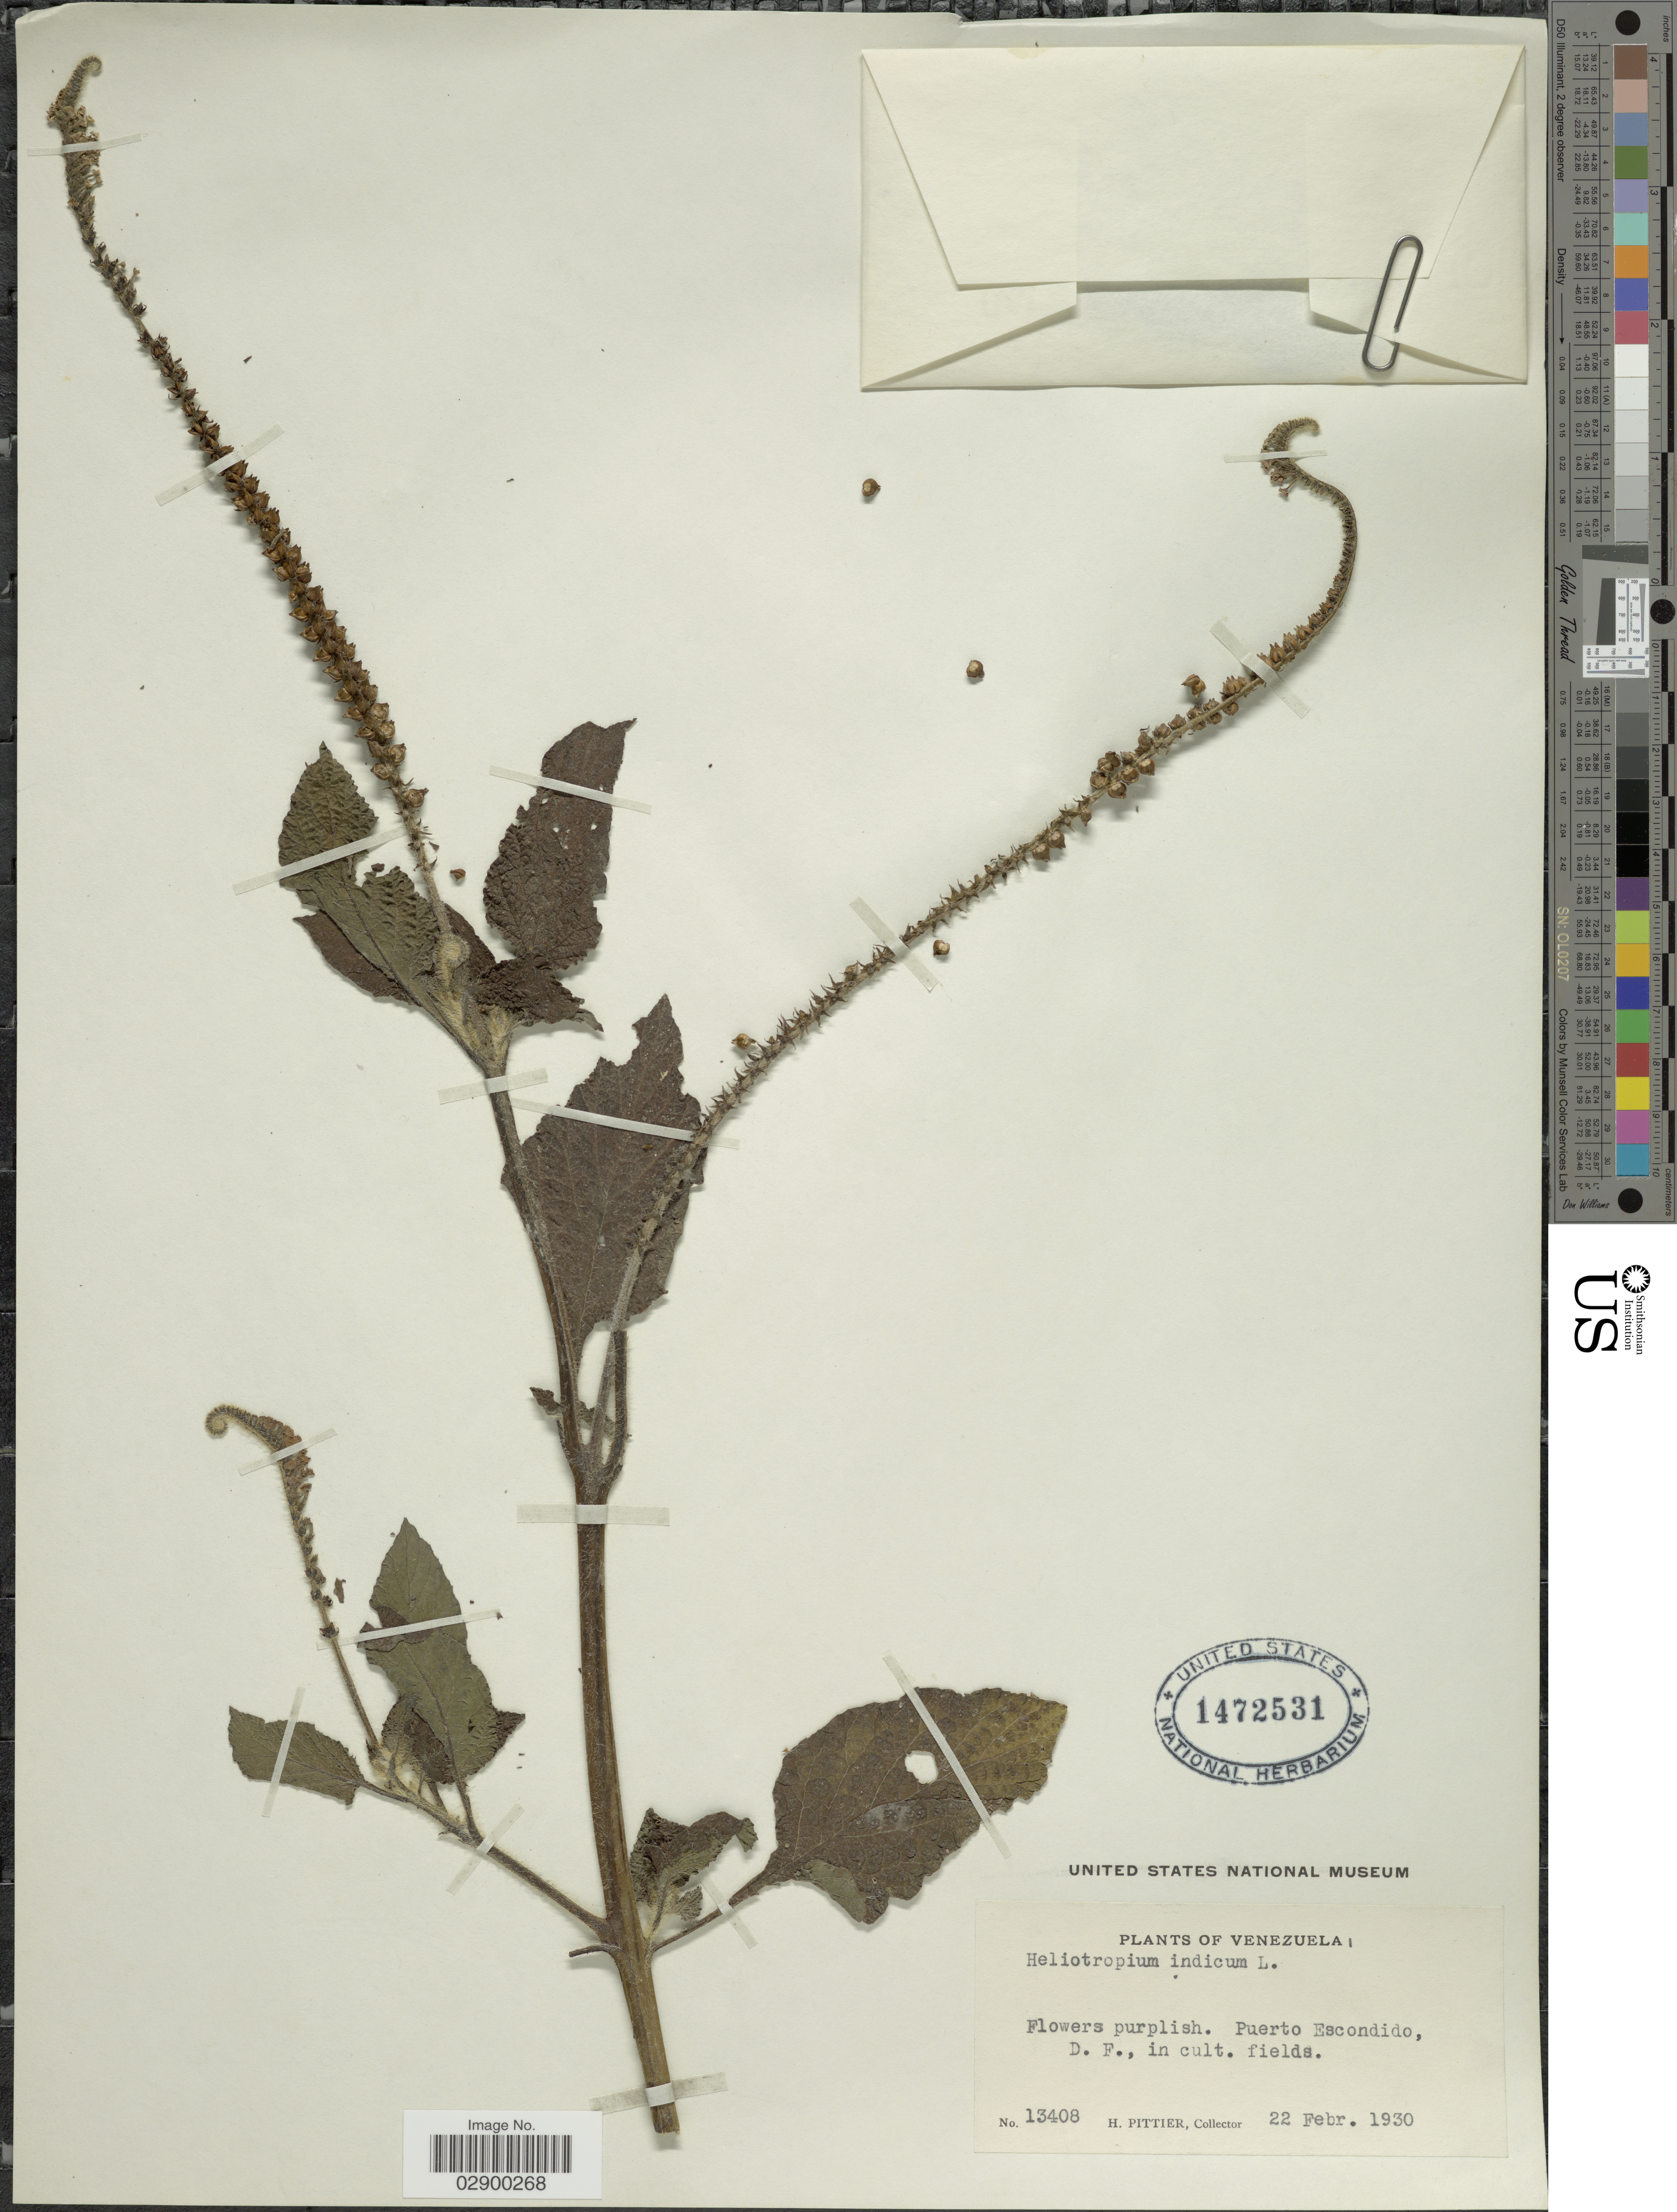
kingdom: Plantae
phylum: Tracheophyta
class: Magnoliopsida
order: Boraginales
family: Heliotropiaceae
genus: Heliotropium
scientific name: Heliotropium indicum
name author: L.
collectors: H. F. Pittier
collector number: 13408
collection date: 1930-02-22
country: Venezuela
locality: Puerto Escondido, D.F. in cult. fields.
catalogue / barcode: US 1472531